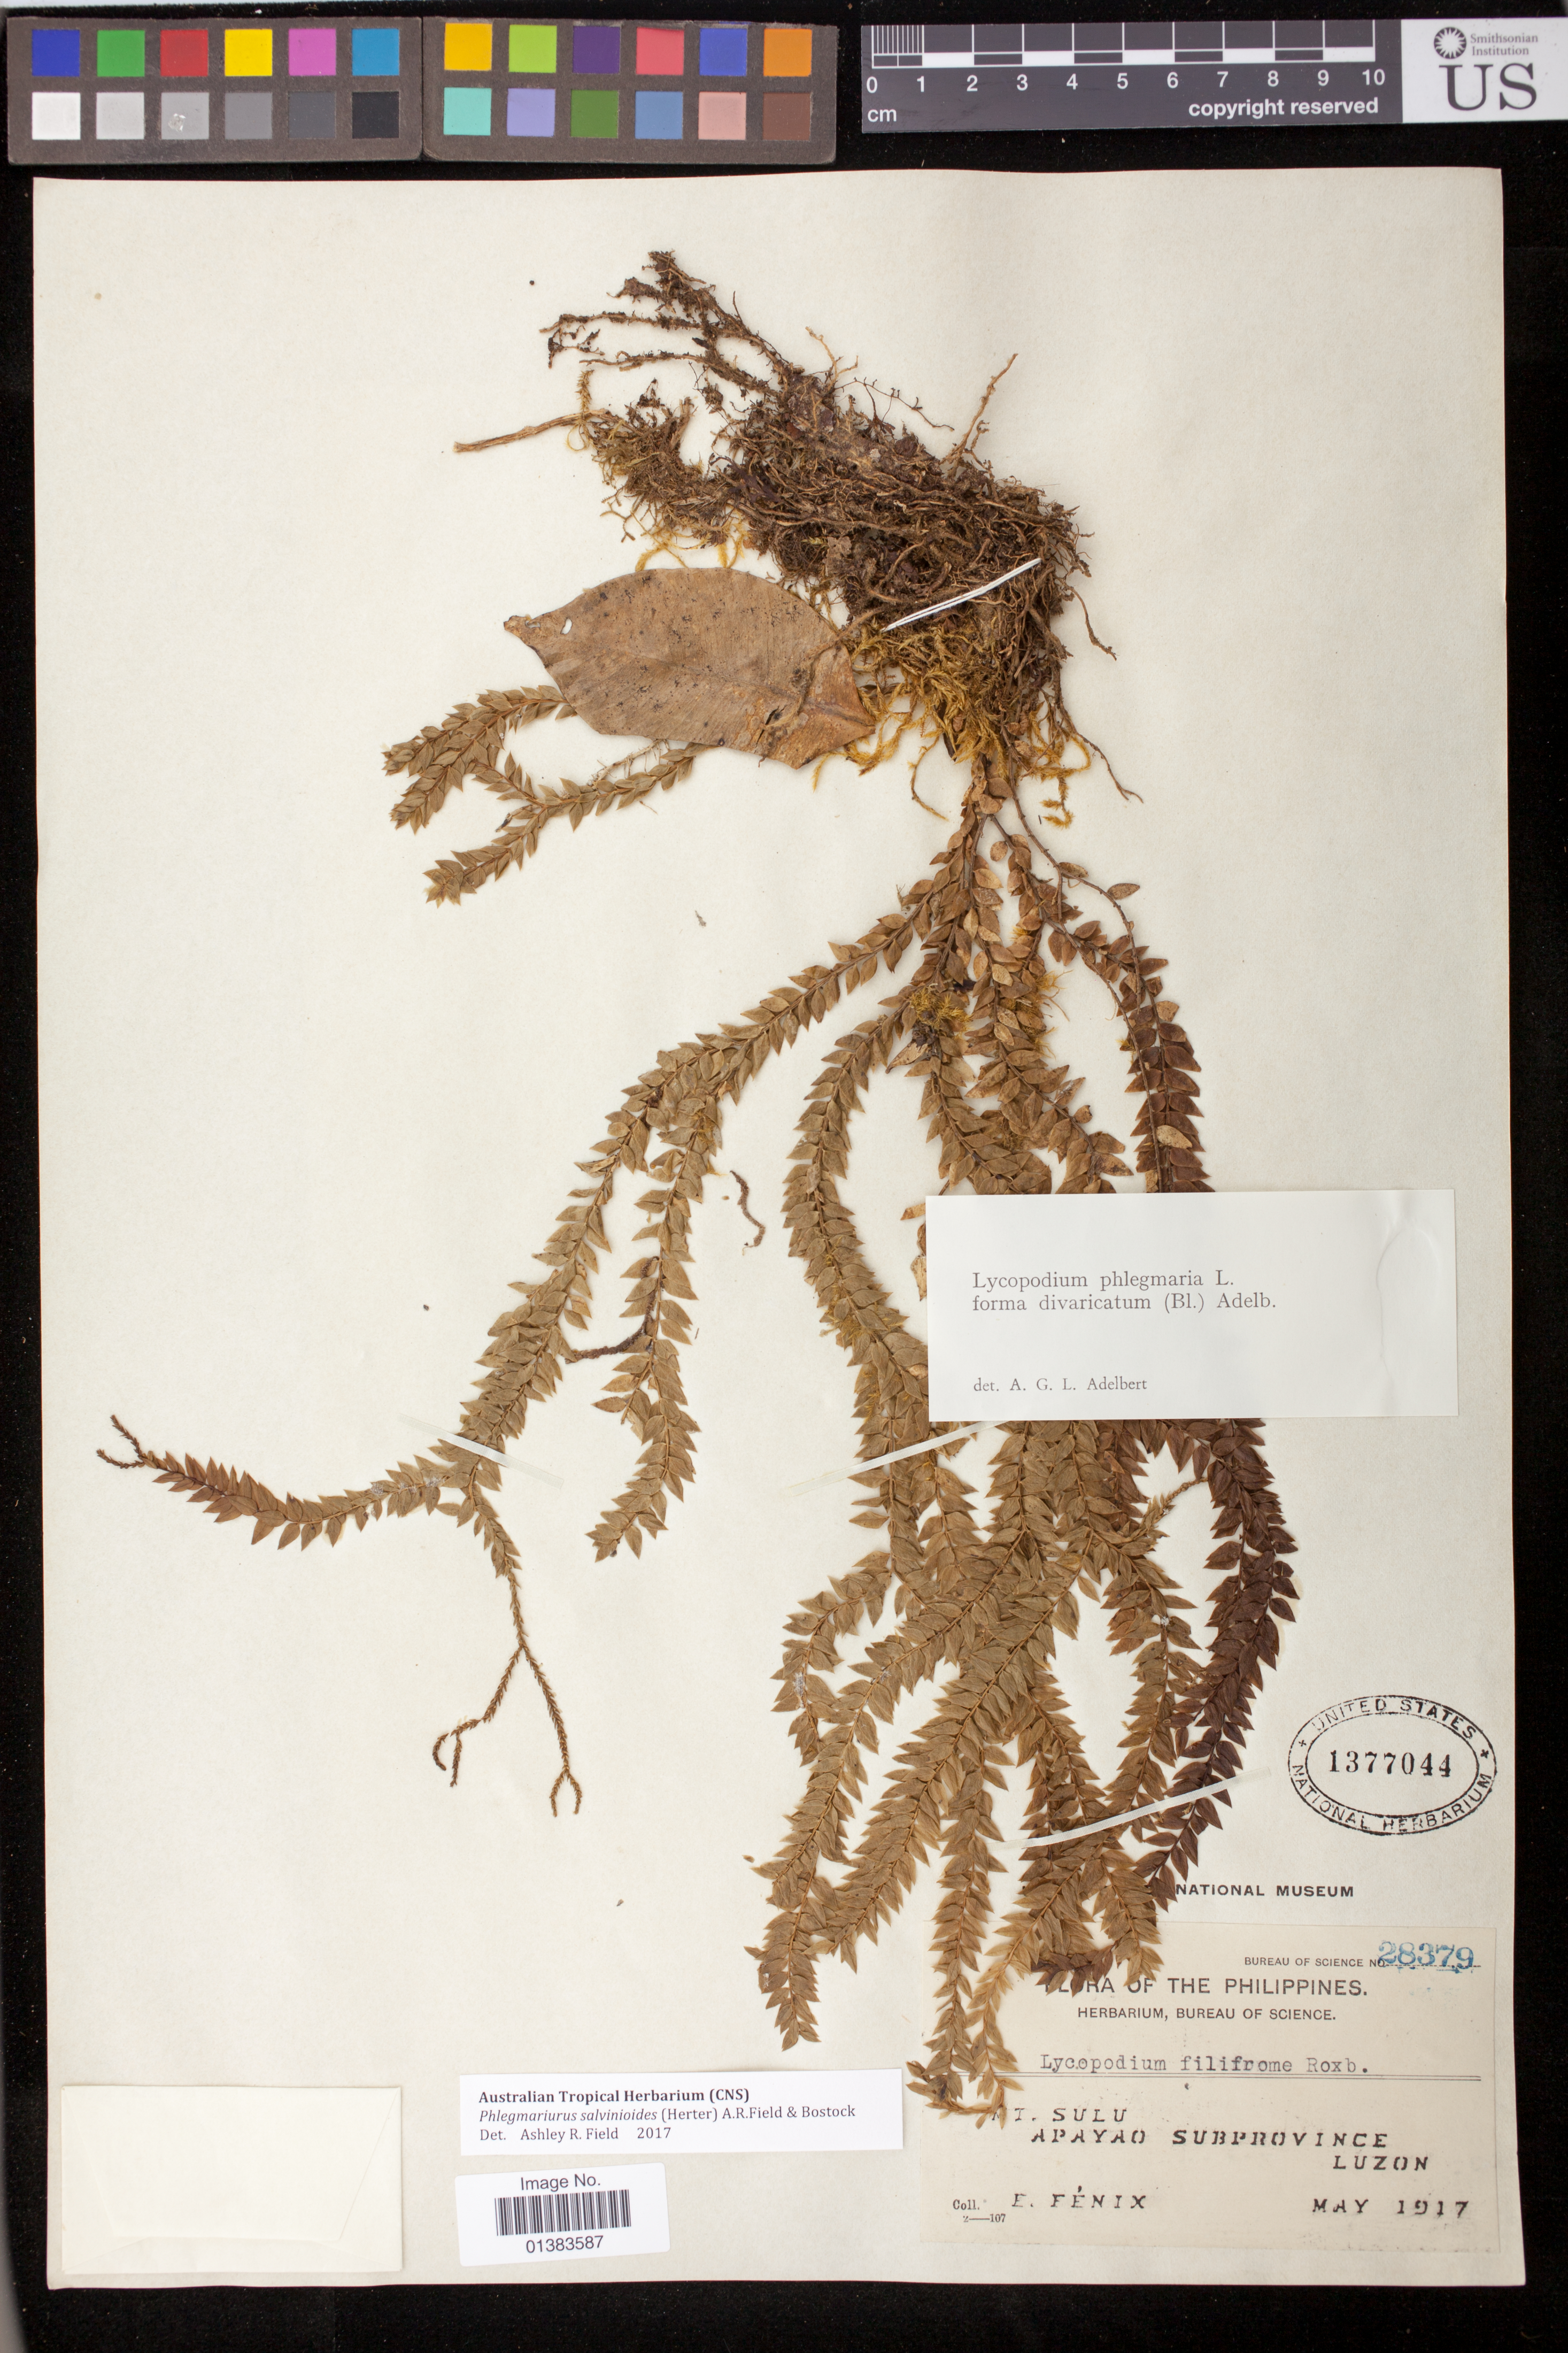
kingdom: Plantae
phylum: Tracheophyta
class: Lycopodiopsida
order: Lycopodiales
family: Lycopodiaceae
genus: Urostachys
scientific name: Urostachys salvinioides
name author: Herter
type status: Isosyntype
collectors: E. Fenix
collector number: Bur. Sci. 28379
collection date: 1917-05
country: Philippines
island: Luzon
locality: Mt. Sulu, Apayao Subprovince, Luzon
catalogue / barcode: US 1377044